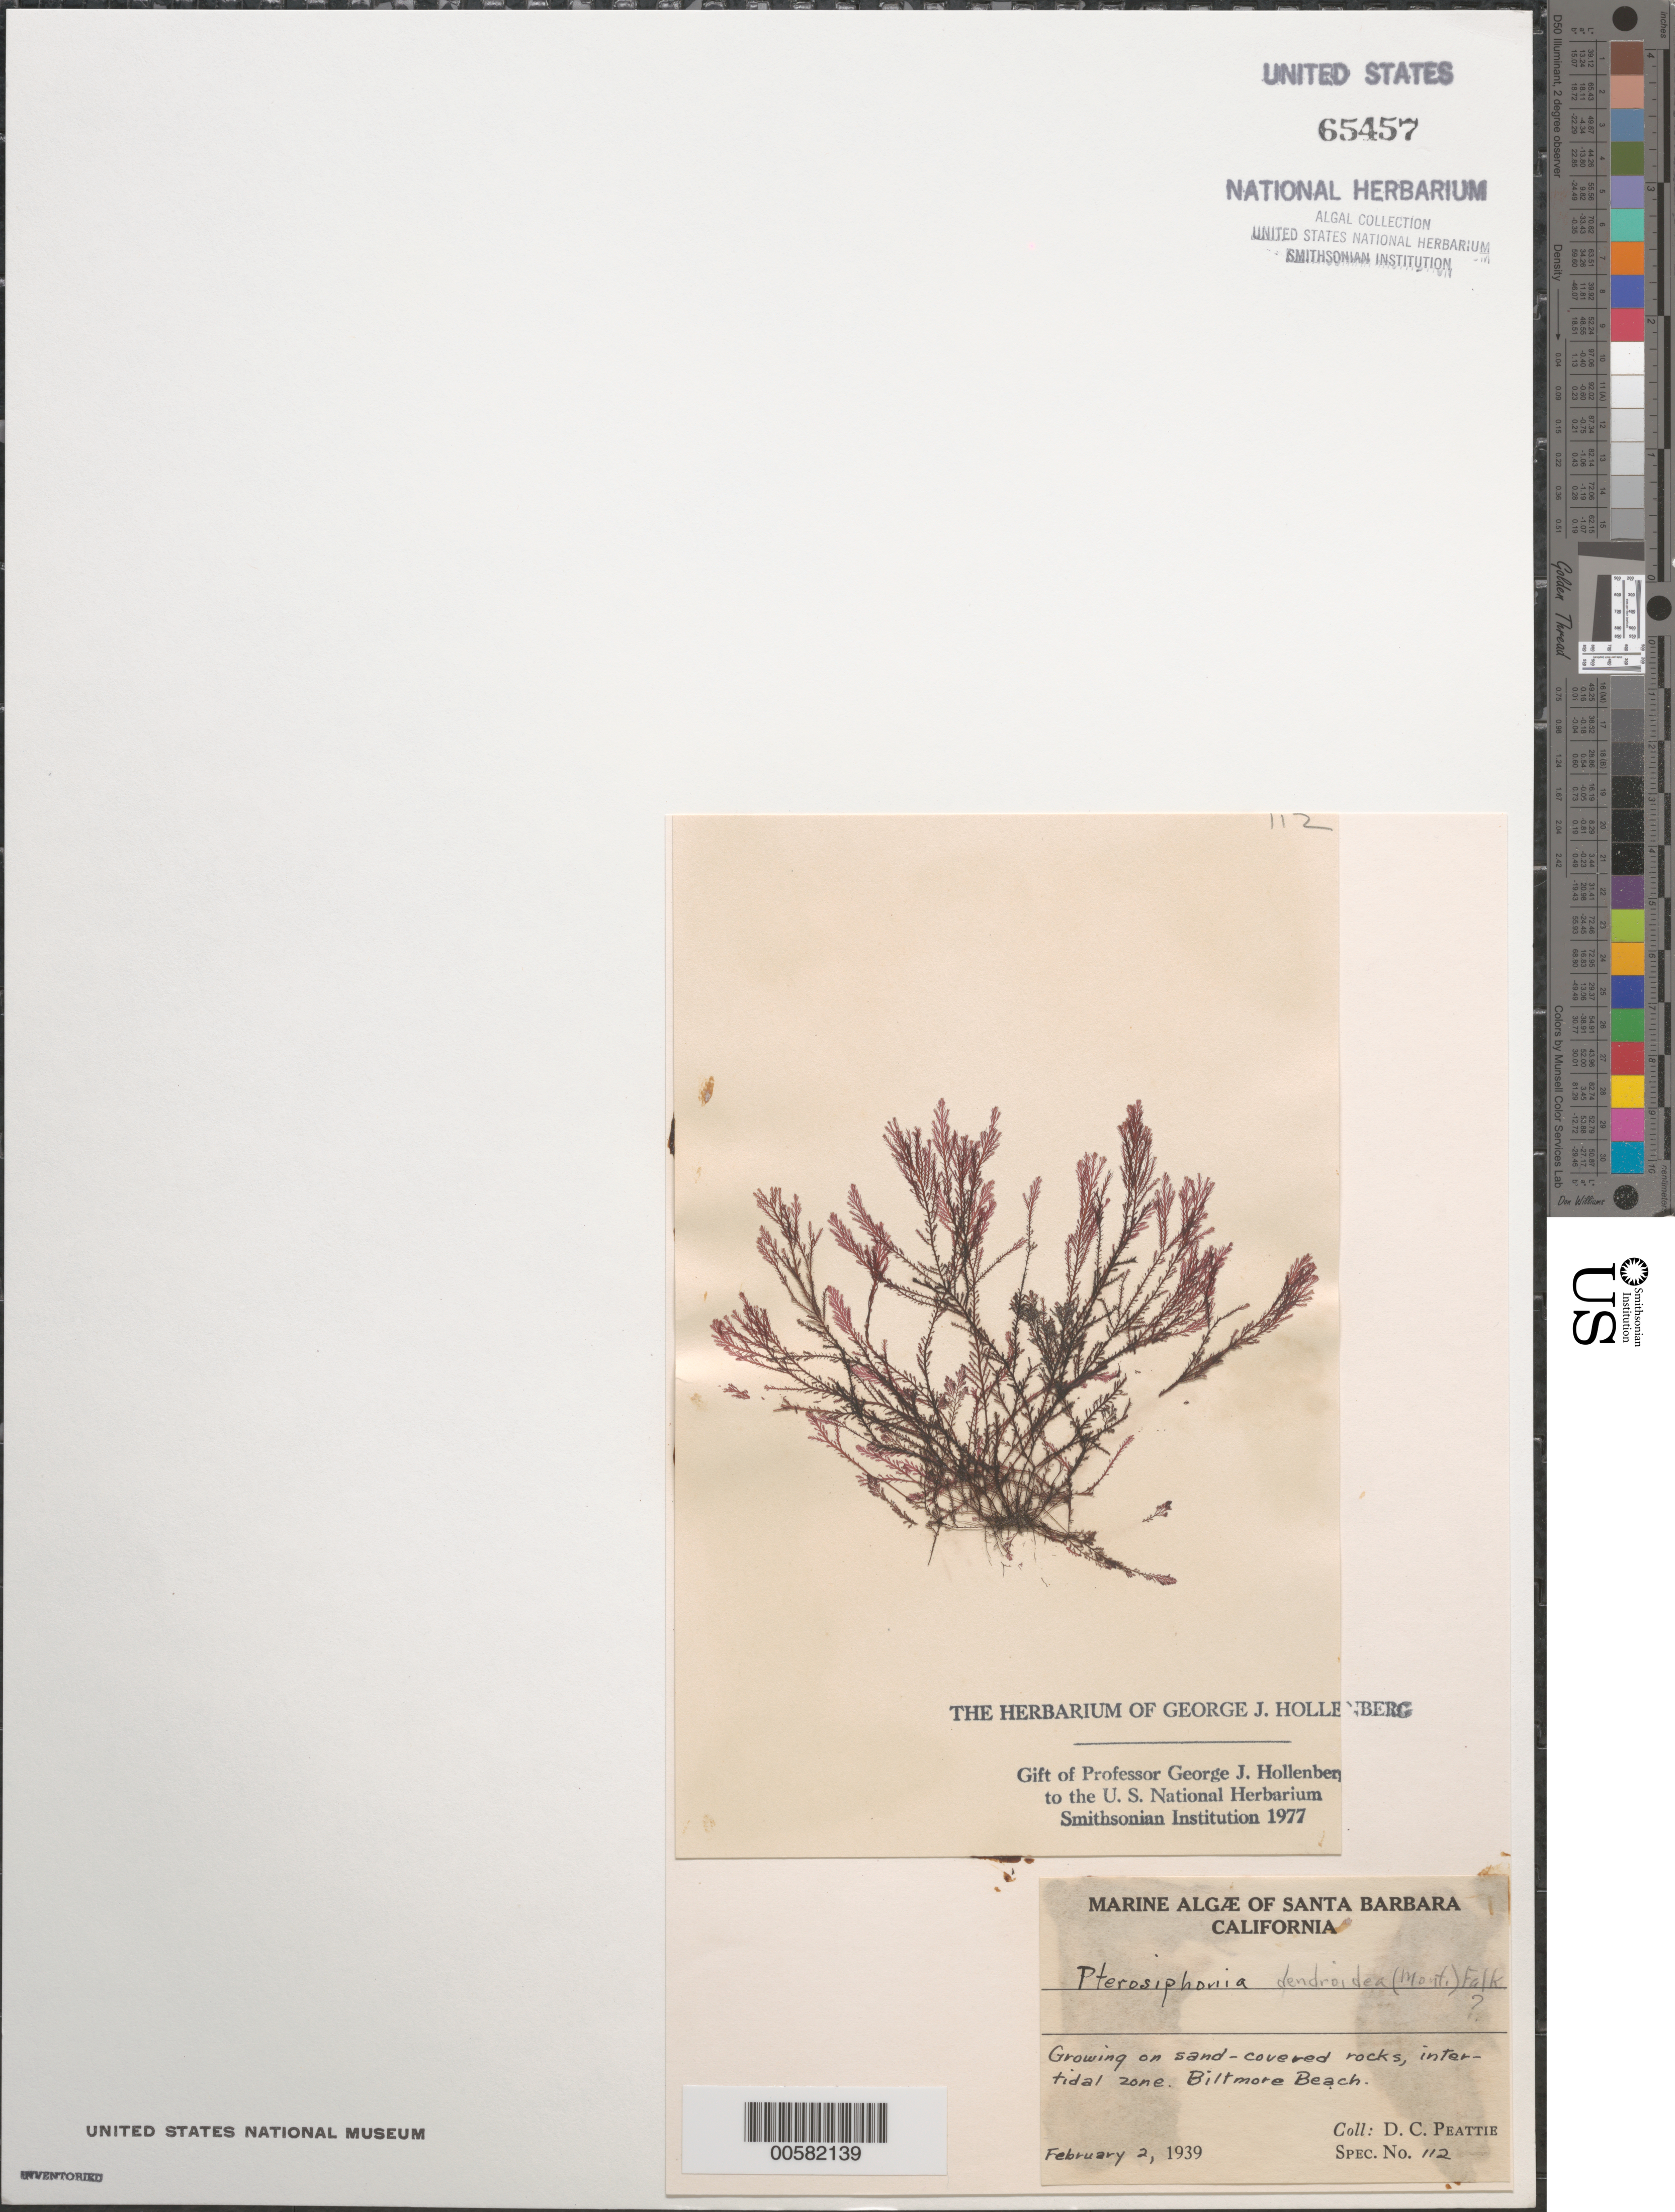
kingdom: Plantae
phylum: Rhodophyta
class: Florideophyceae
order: Ceramiales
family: Rhodomelaceae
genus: Symphyocladiella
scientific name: Symphyocladiella dendroidea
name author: (Montagne) Bustamante et al.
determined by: Algae name updating Project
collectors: D. Peattie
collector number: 112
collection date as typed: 02 Feb 1939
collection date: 1939-02-02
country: United States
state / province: California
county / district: Santa Barbara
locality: Biltmore Beach, Santa Barbara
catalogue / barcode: US 65457